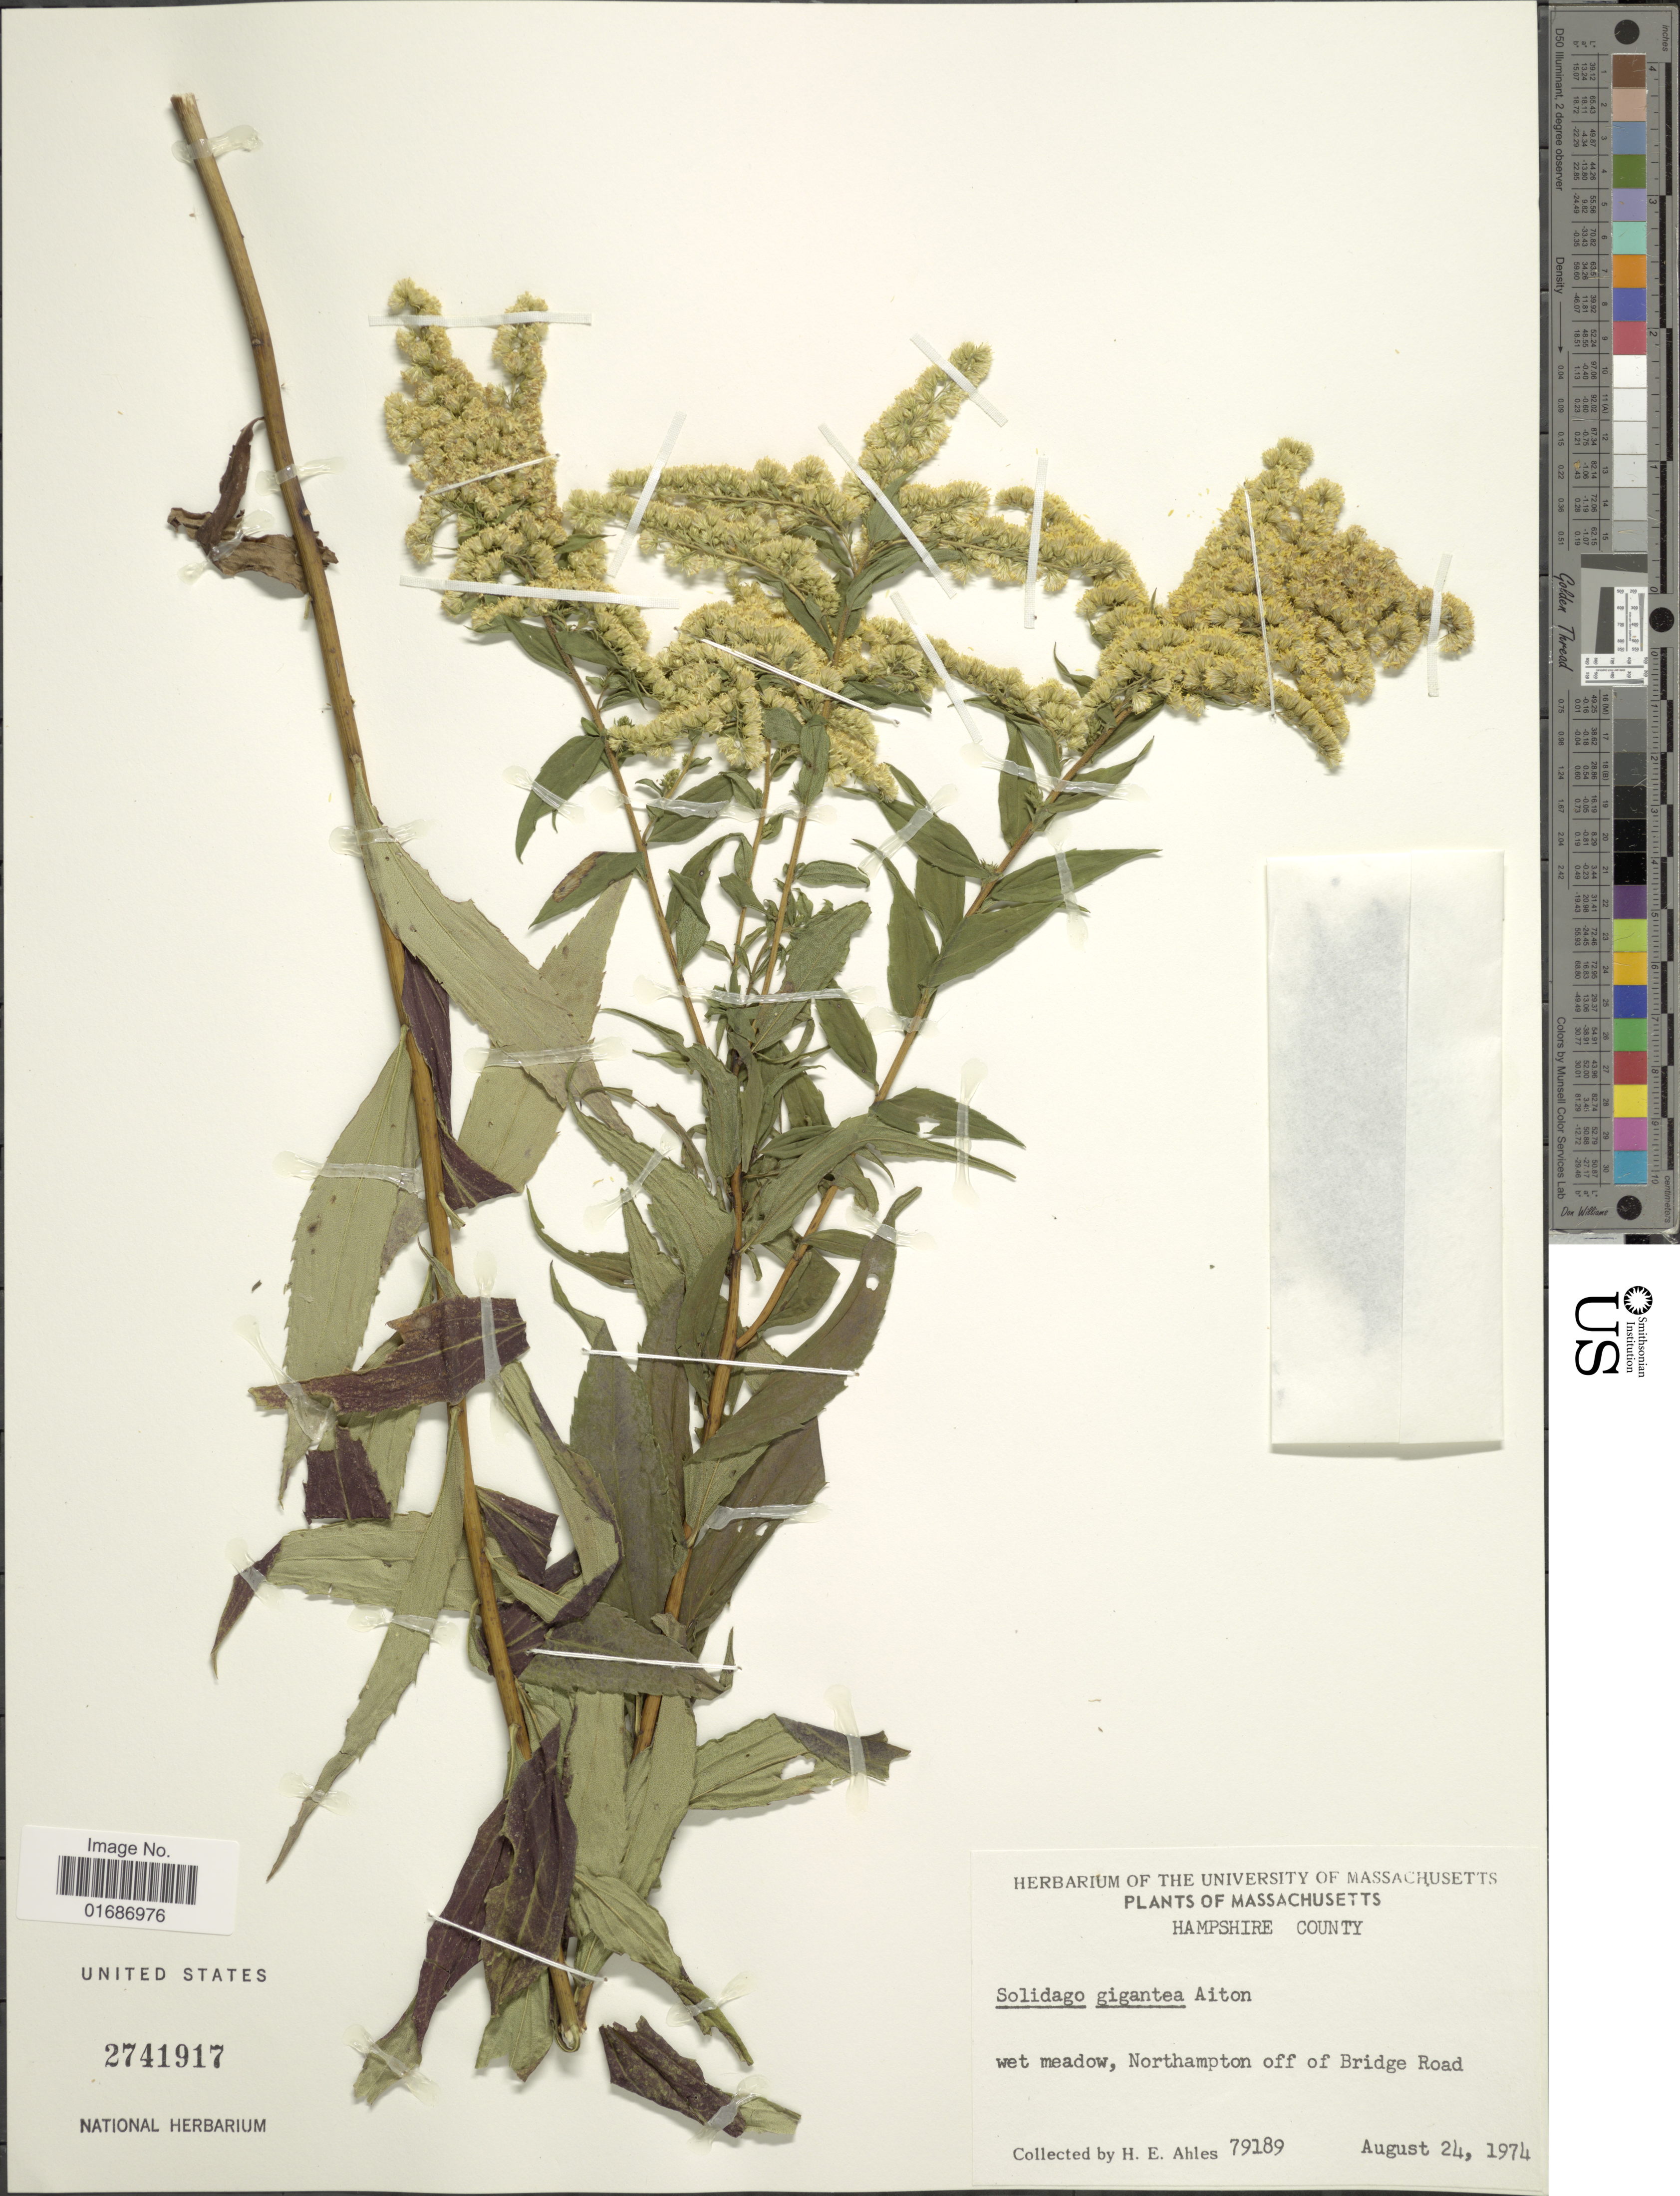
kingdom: Plantae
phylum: Tracheophyta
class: Magnoliopsida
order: Asterales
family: Asteraceae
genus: Solidago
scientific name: Solidago gigantea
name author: Aiton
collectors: H. E. Ahles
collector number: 79189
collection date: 1974-08-24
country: United States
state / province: Massachusetts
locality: Hampshire County, wet meadow, Northampton off of Bridge Road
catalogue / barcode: US 2741917